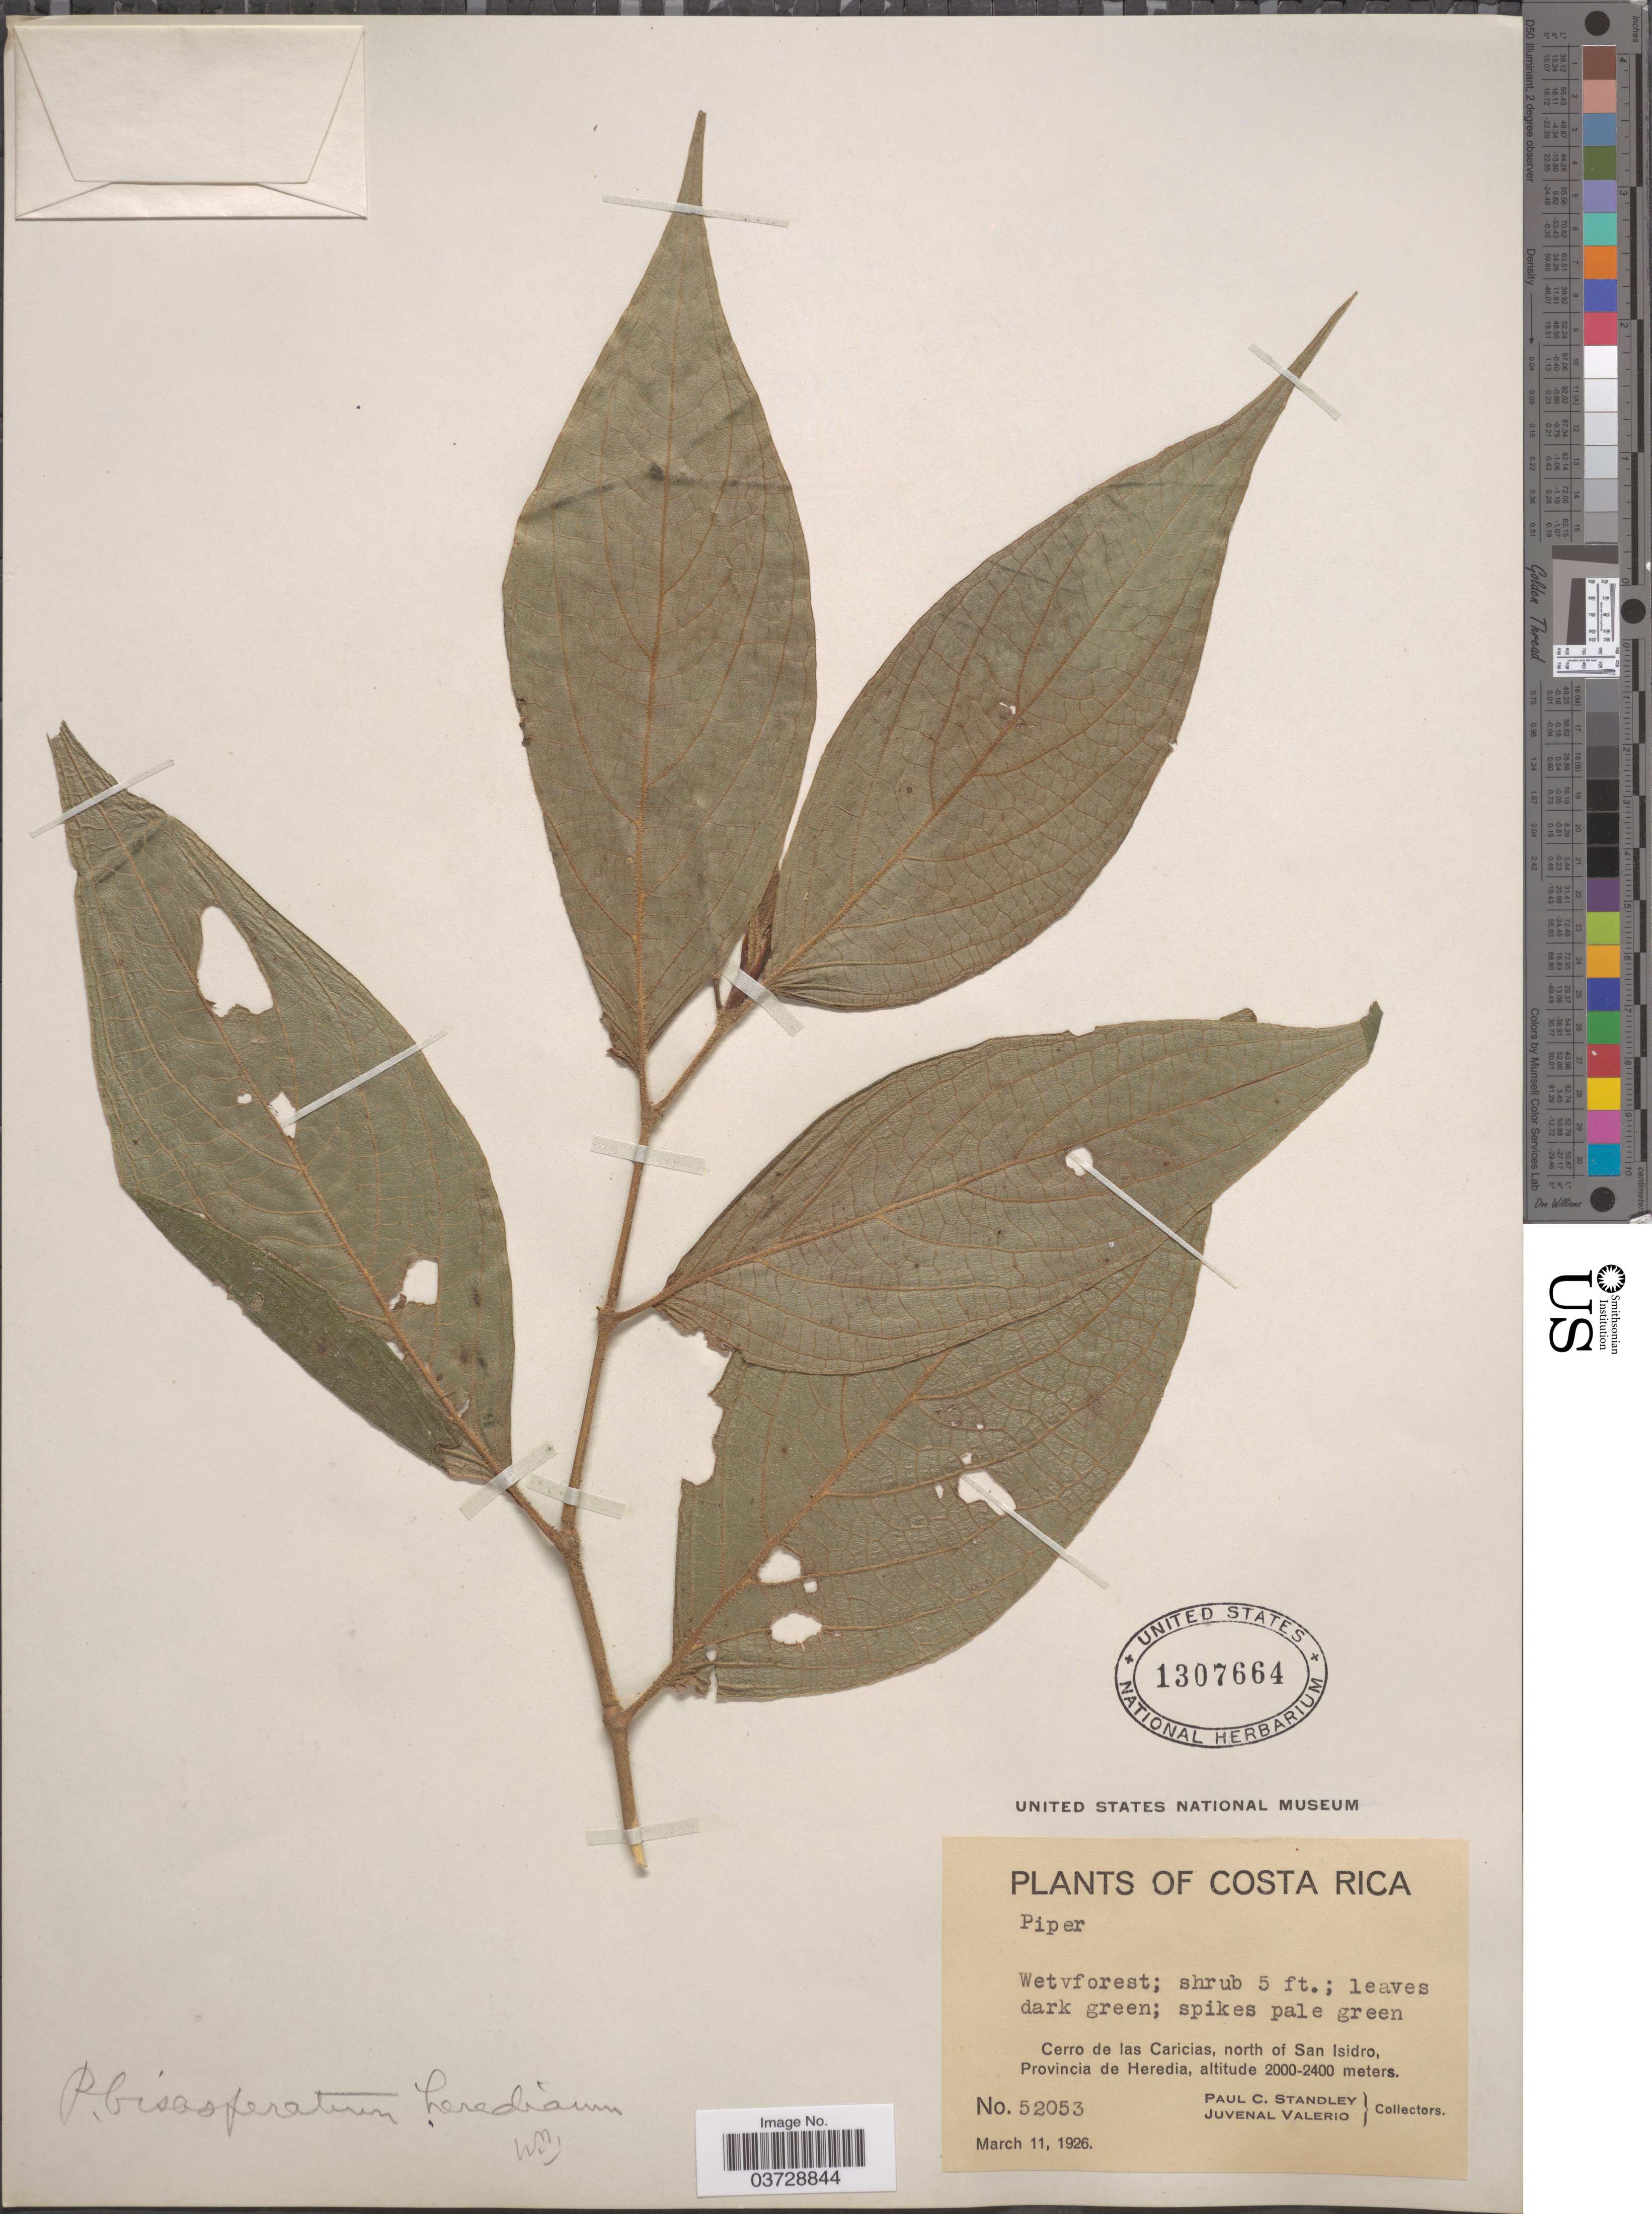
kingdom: Plantae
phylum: Tracheophyta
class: Magnoliopsida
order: Piperales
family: Piperaceae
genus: Piper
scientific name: Piper bisasperatum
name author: Trel.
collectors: P. C. Standley & J. Valerio R.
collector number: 52053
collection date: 1926-03-11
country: Costa Rica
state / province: Heredia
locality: Cerro de las Caricias, north of San Isidro.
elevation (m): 2000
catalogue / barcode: US 1307664